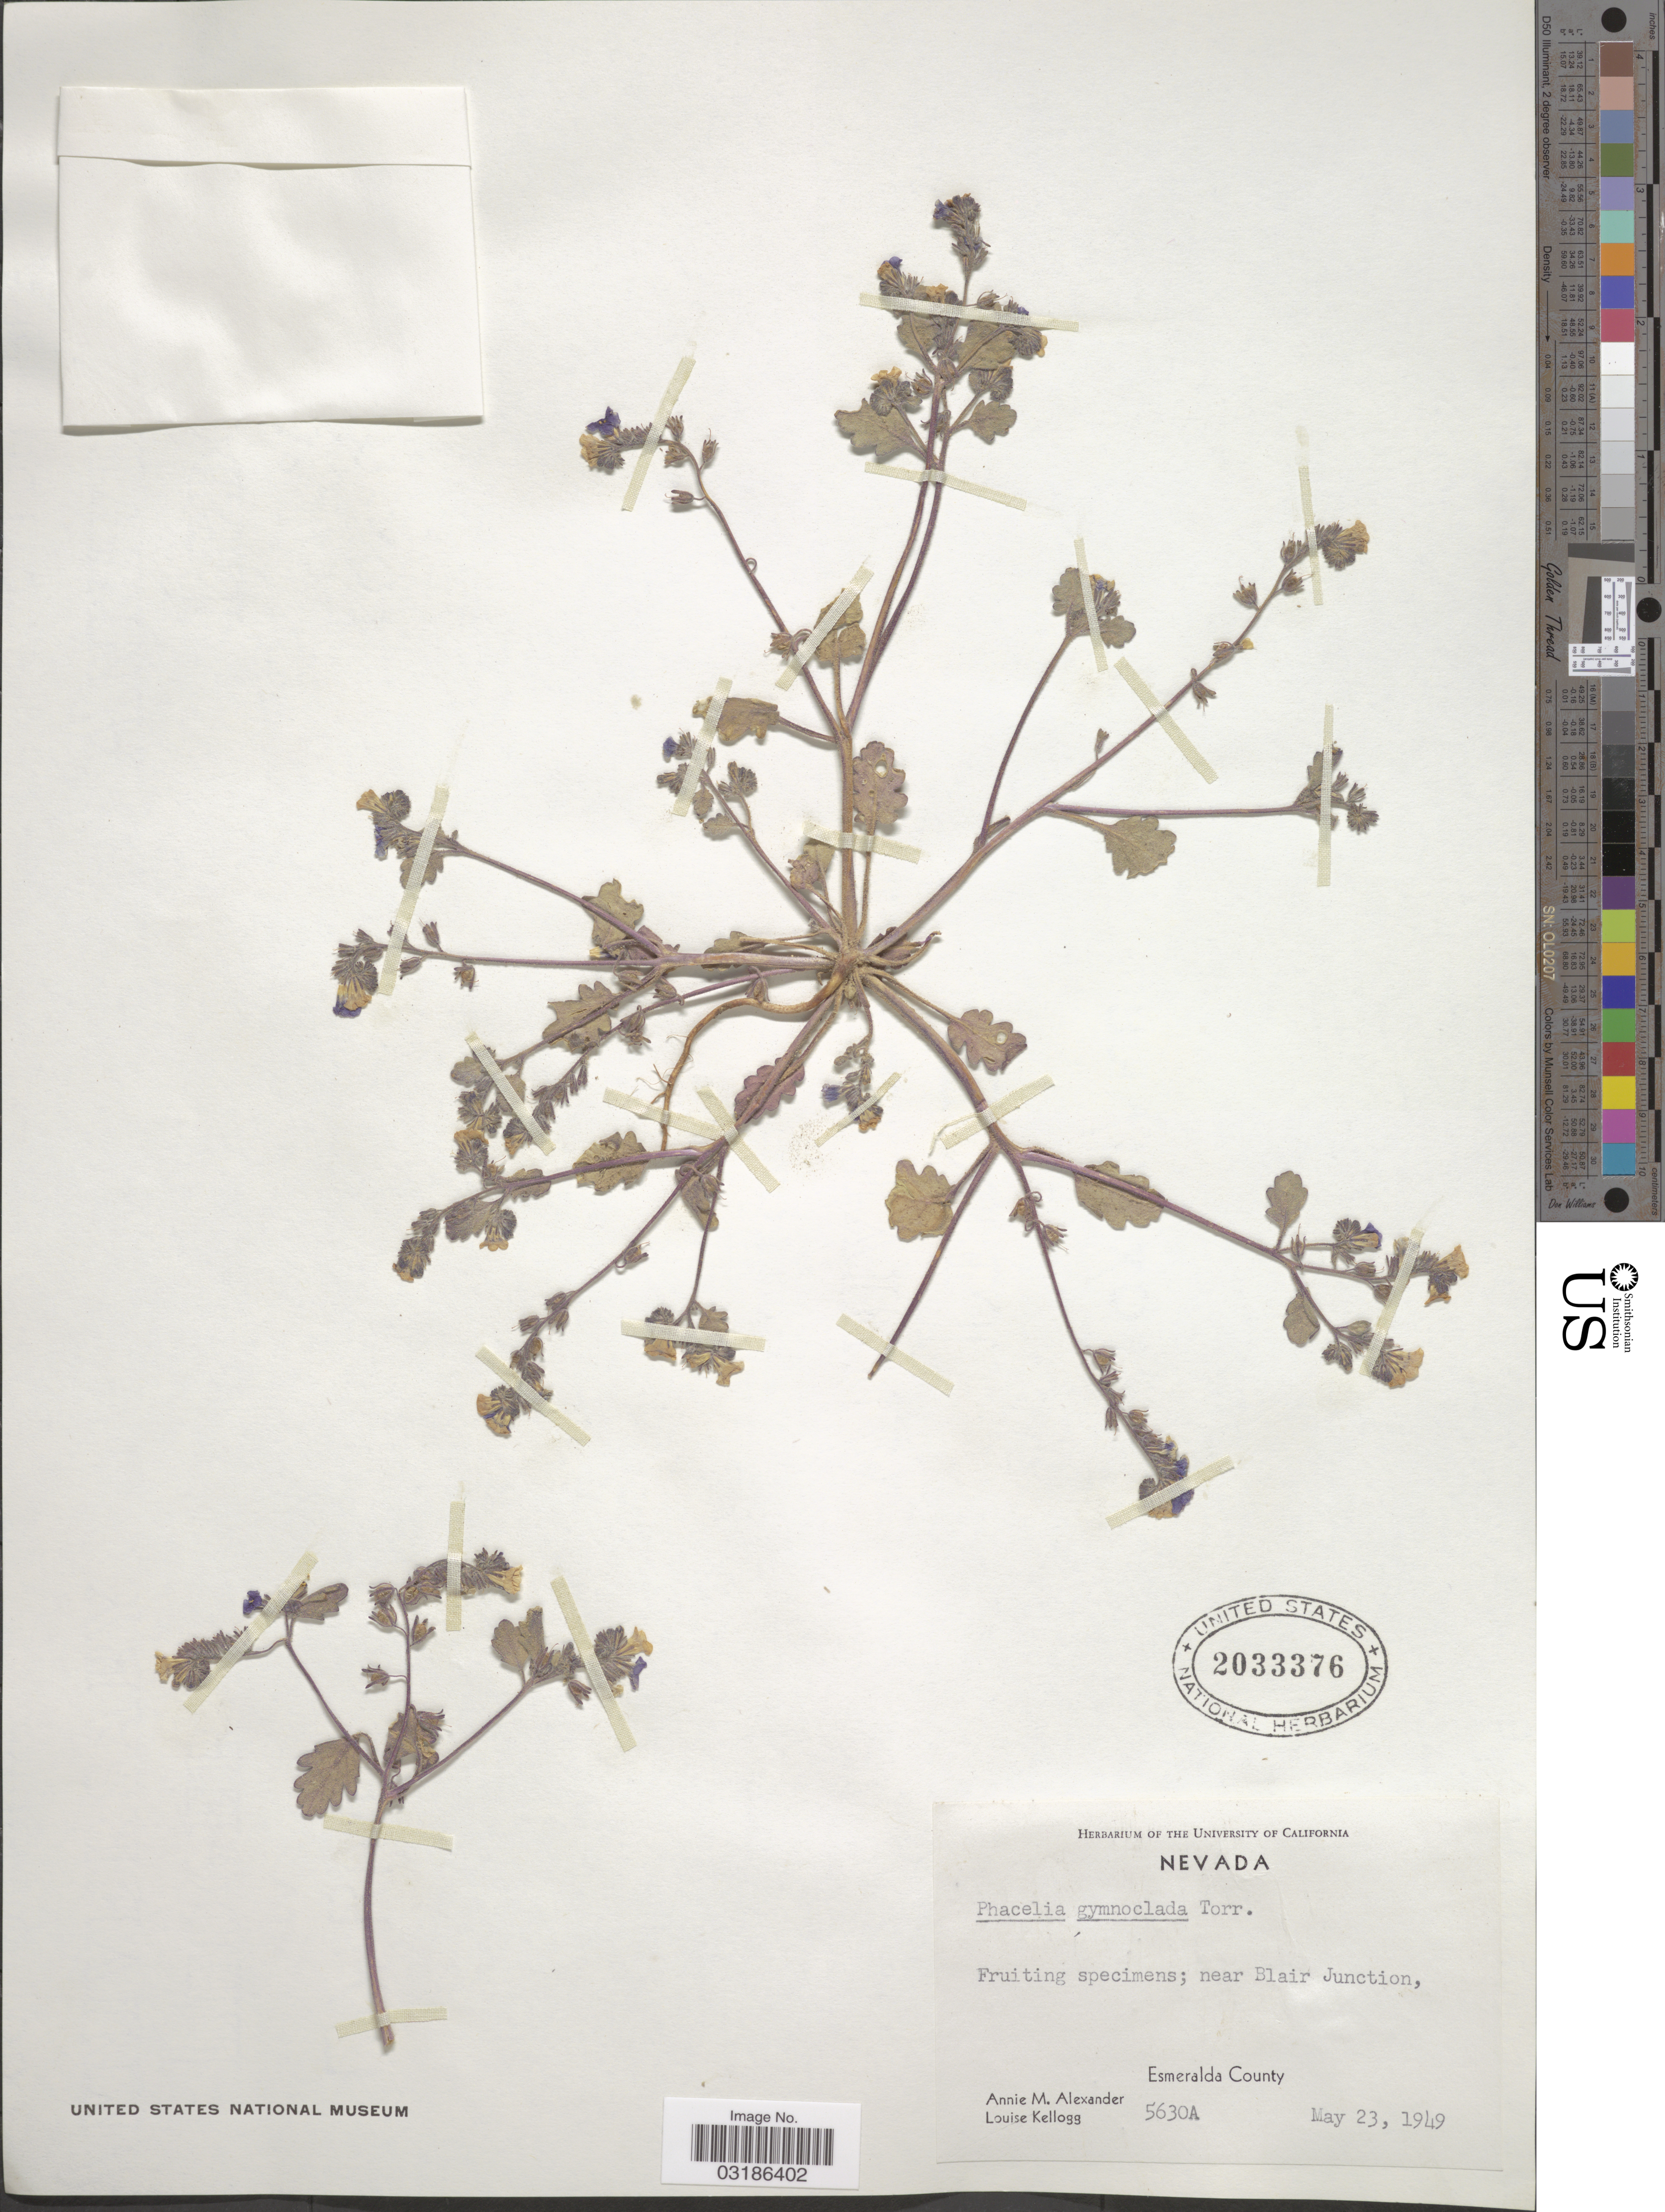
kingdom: Plantae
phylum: Tracheophyta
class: Magnoliopsida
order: Boraginales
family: Hydrophyllaceae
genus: Phacelia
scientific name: Phacelia gymnoclada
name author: Torr. in C. King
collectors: A. M. Alexander & L. Kellogg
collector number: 5630A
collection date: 1949-05-23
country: United States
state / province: Nevada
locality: Near Blair Junction, Esmeralda County.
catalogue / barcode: US 2033376